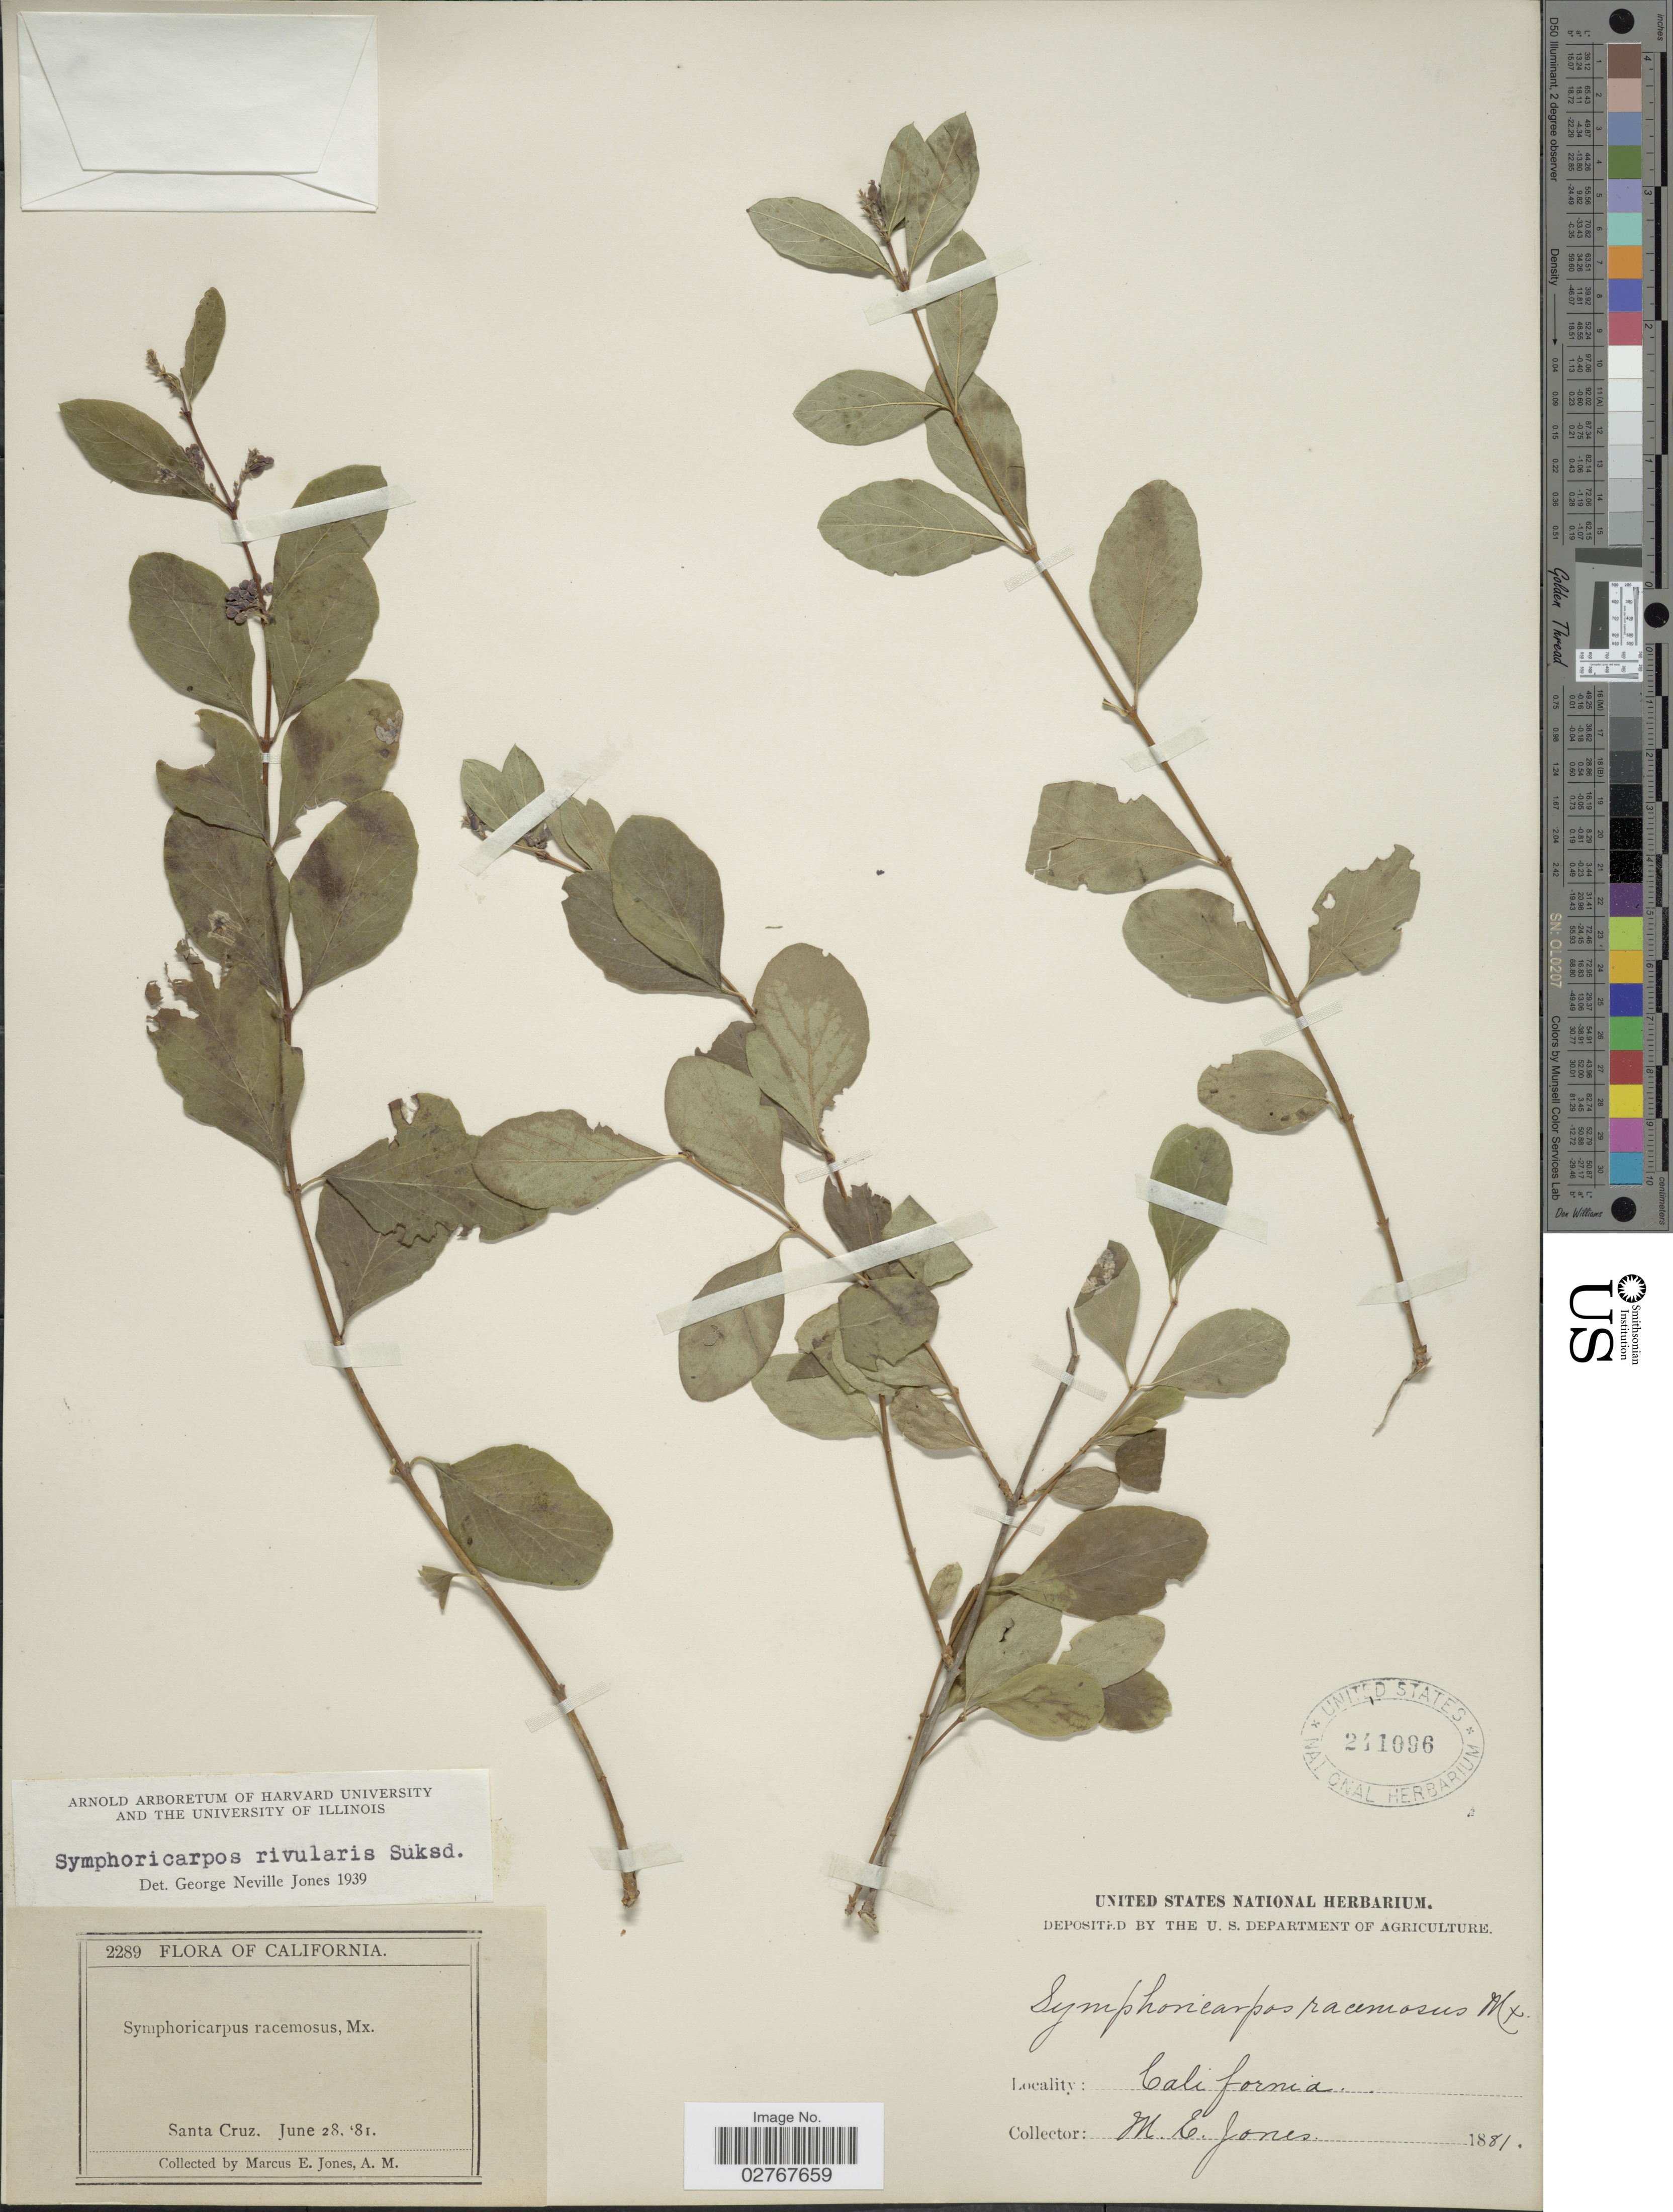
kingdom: Plantae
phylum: Tracheophyta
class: Magnoliopsida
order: Dipsacales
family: Caprifoliaceae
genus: Symphoricarpos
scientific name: Symphoricarpos rivularis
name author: Suksd.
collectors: M. E. Jones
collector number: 2289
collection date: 1881-06-28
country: United States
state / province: California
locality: Santa Cruz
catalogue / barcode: US 241096